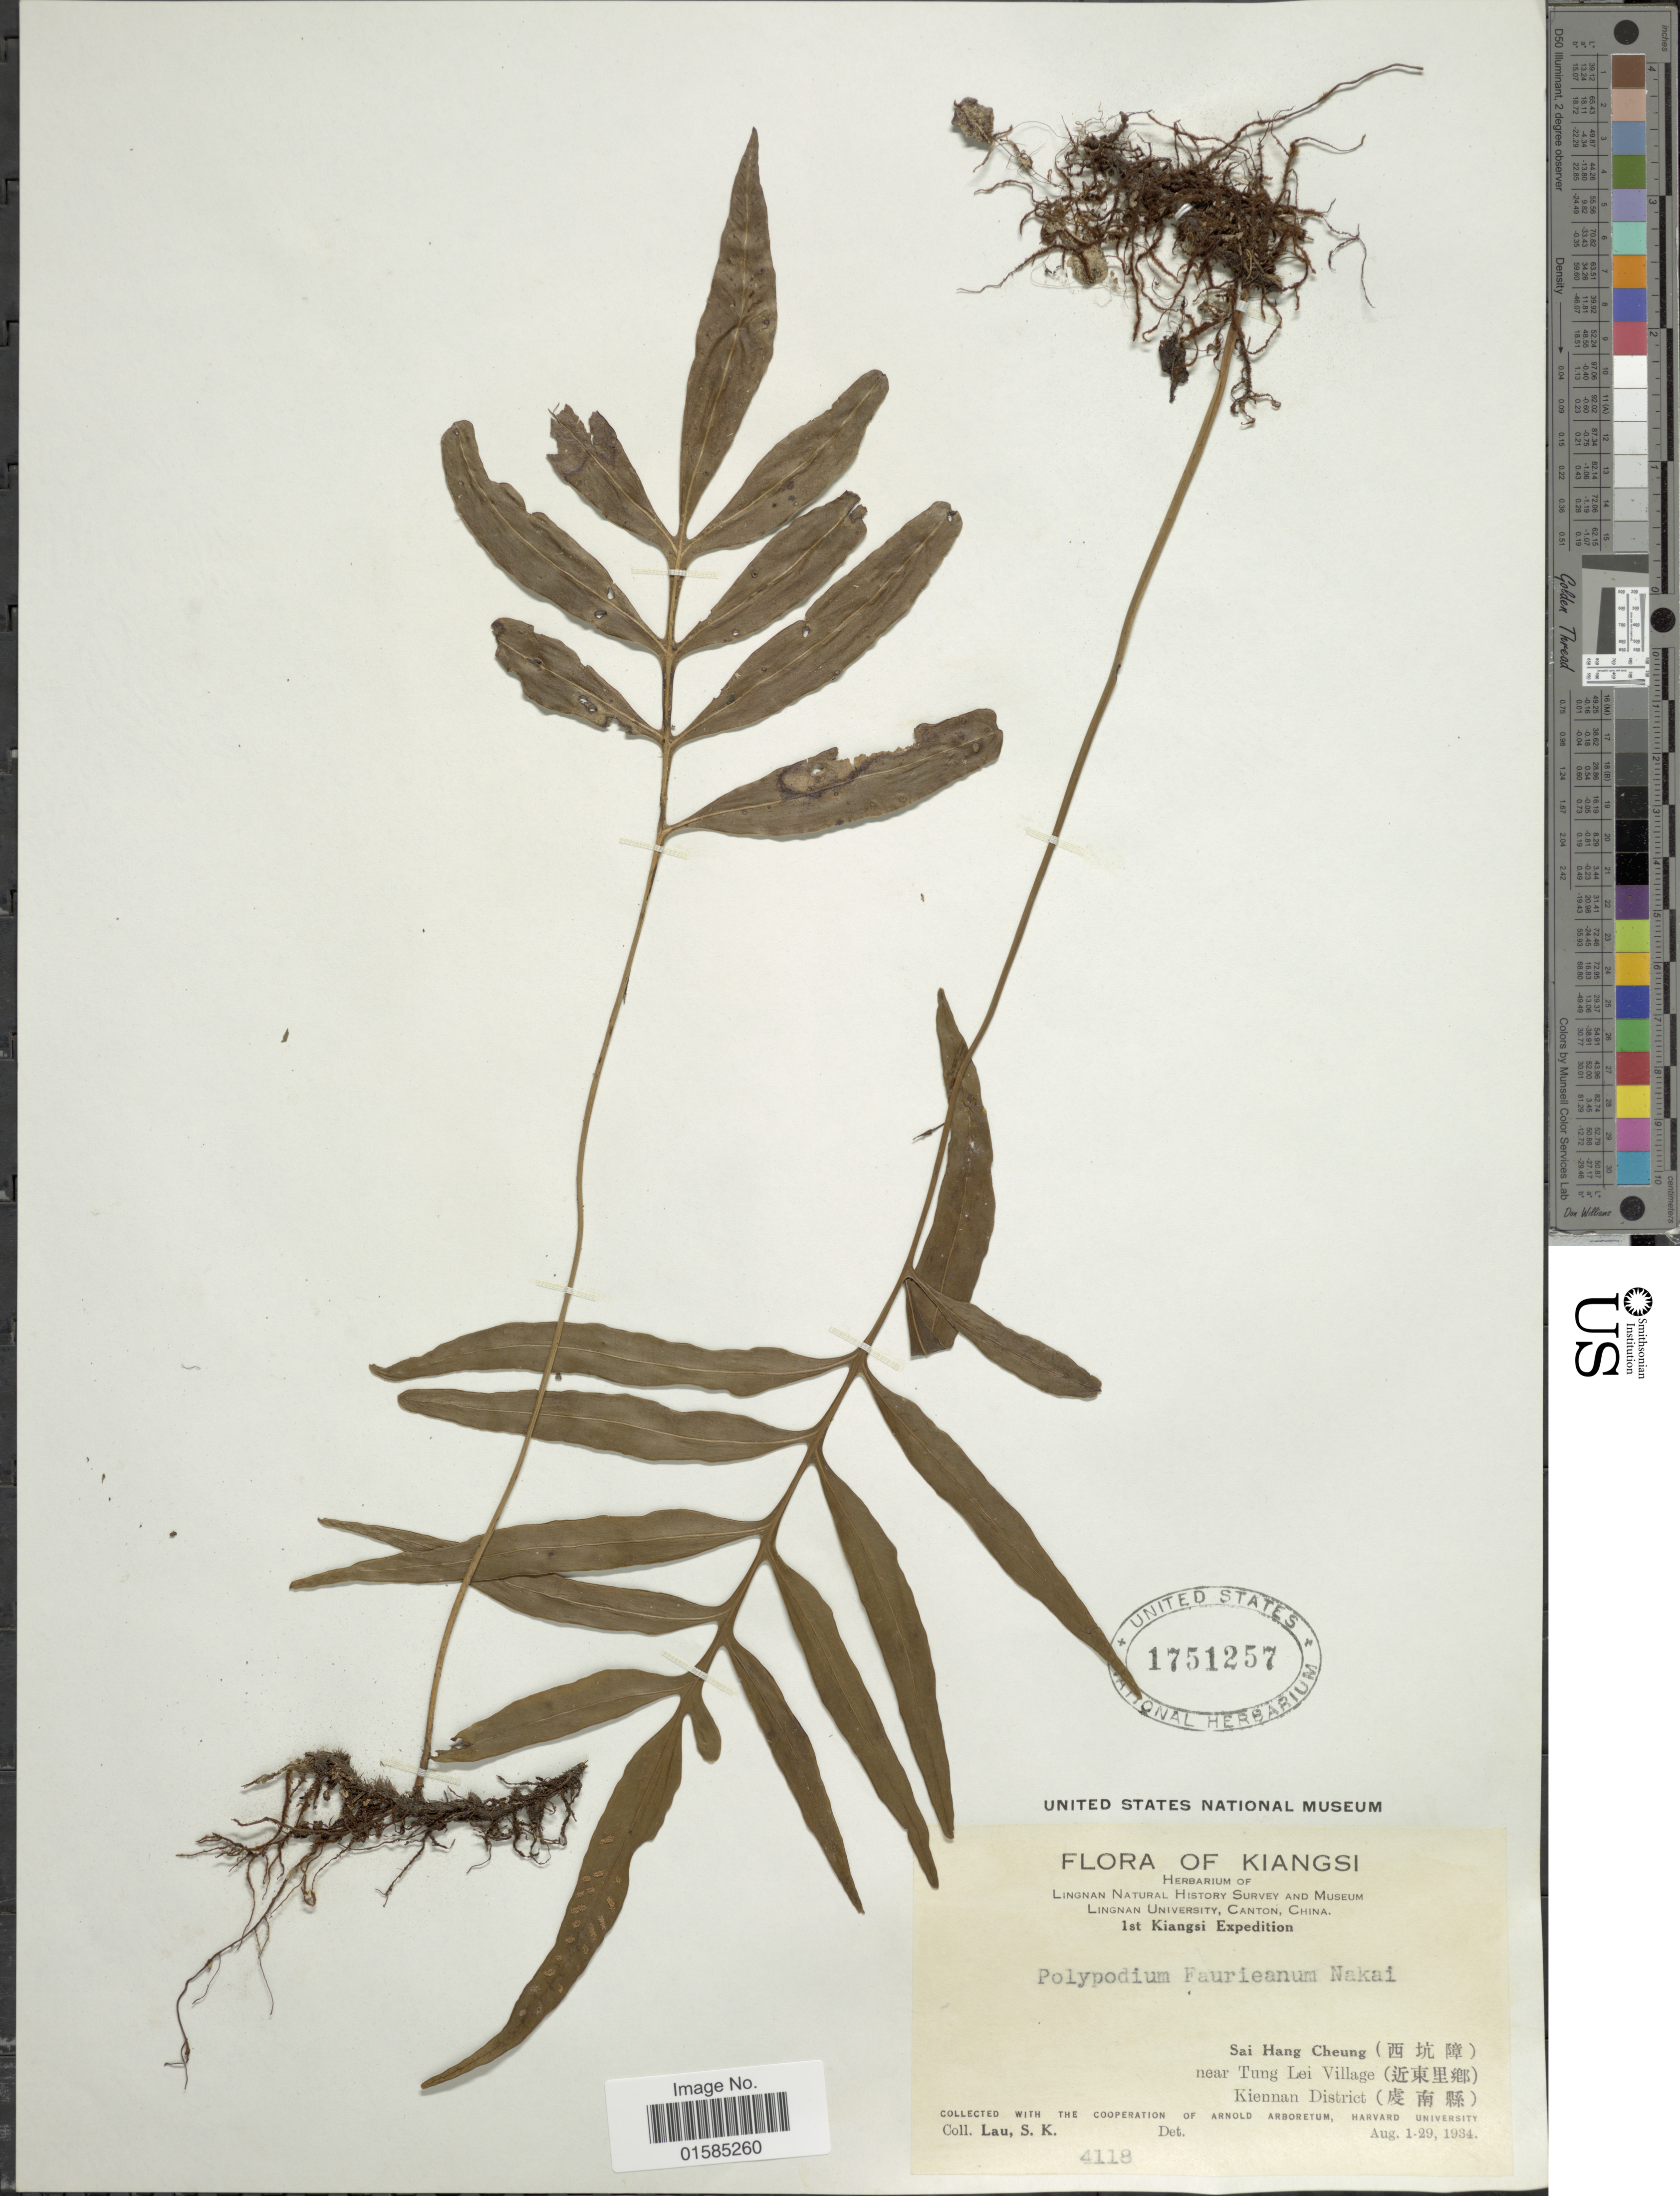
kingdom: Plantae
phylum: Tracheophyta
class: Polypodiopsida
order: Polypodiales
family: Polypodiaceae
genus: Leptochilus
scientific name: Leptochilus ellipticus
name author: (Thunb.) Noot.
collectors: S. K. Lau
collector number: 4118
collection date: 1934-08-01/1934-08-29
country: China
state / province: Jiangxi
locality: Kiangsi, Sai Hang Cheung near Tung Lei Village, Kiennan District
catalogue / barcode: US 1751257